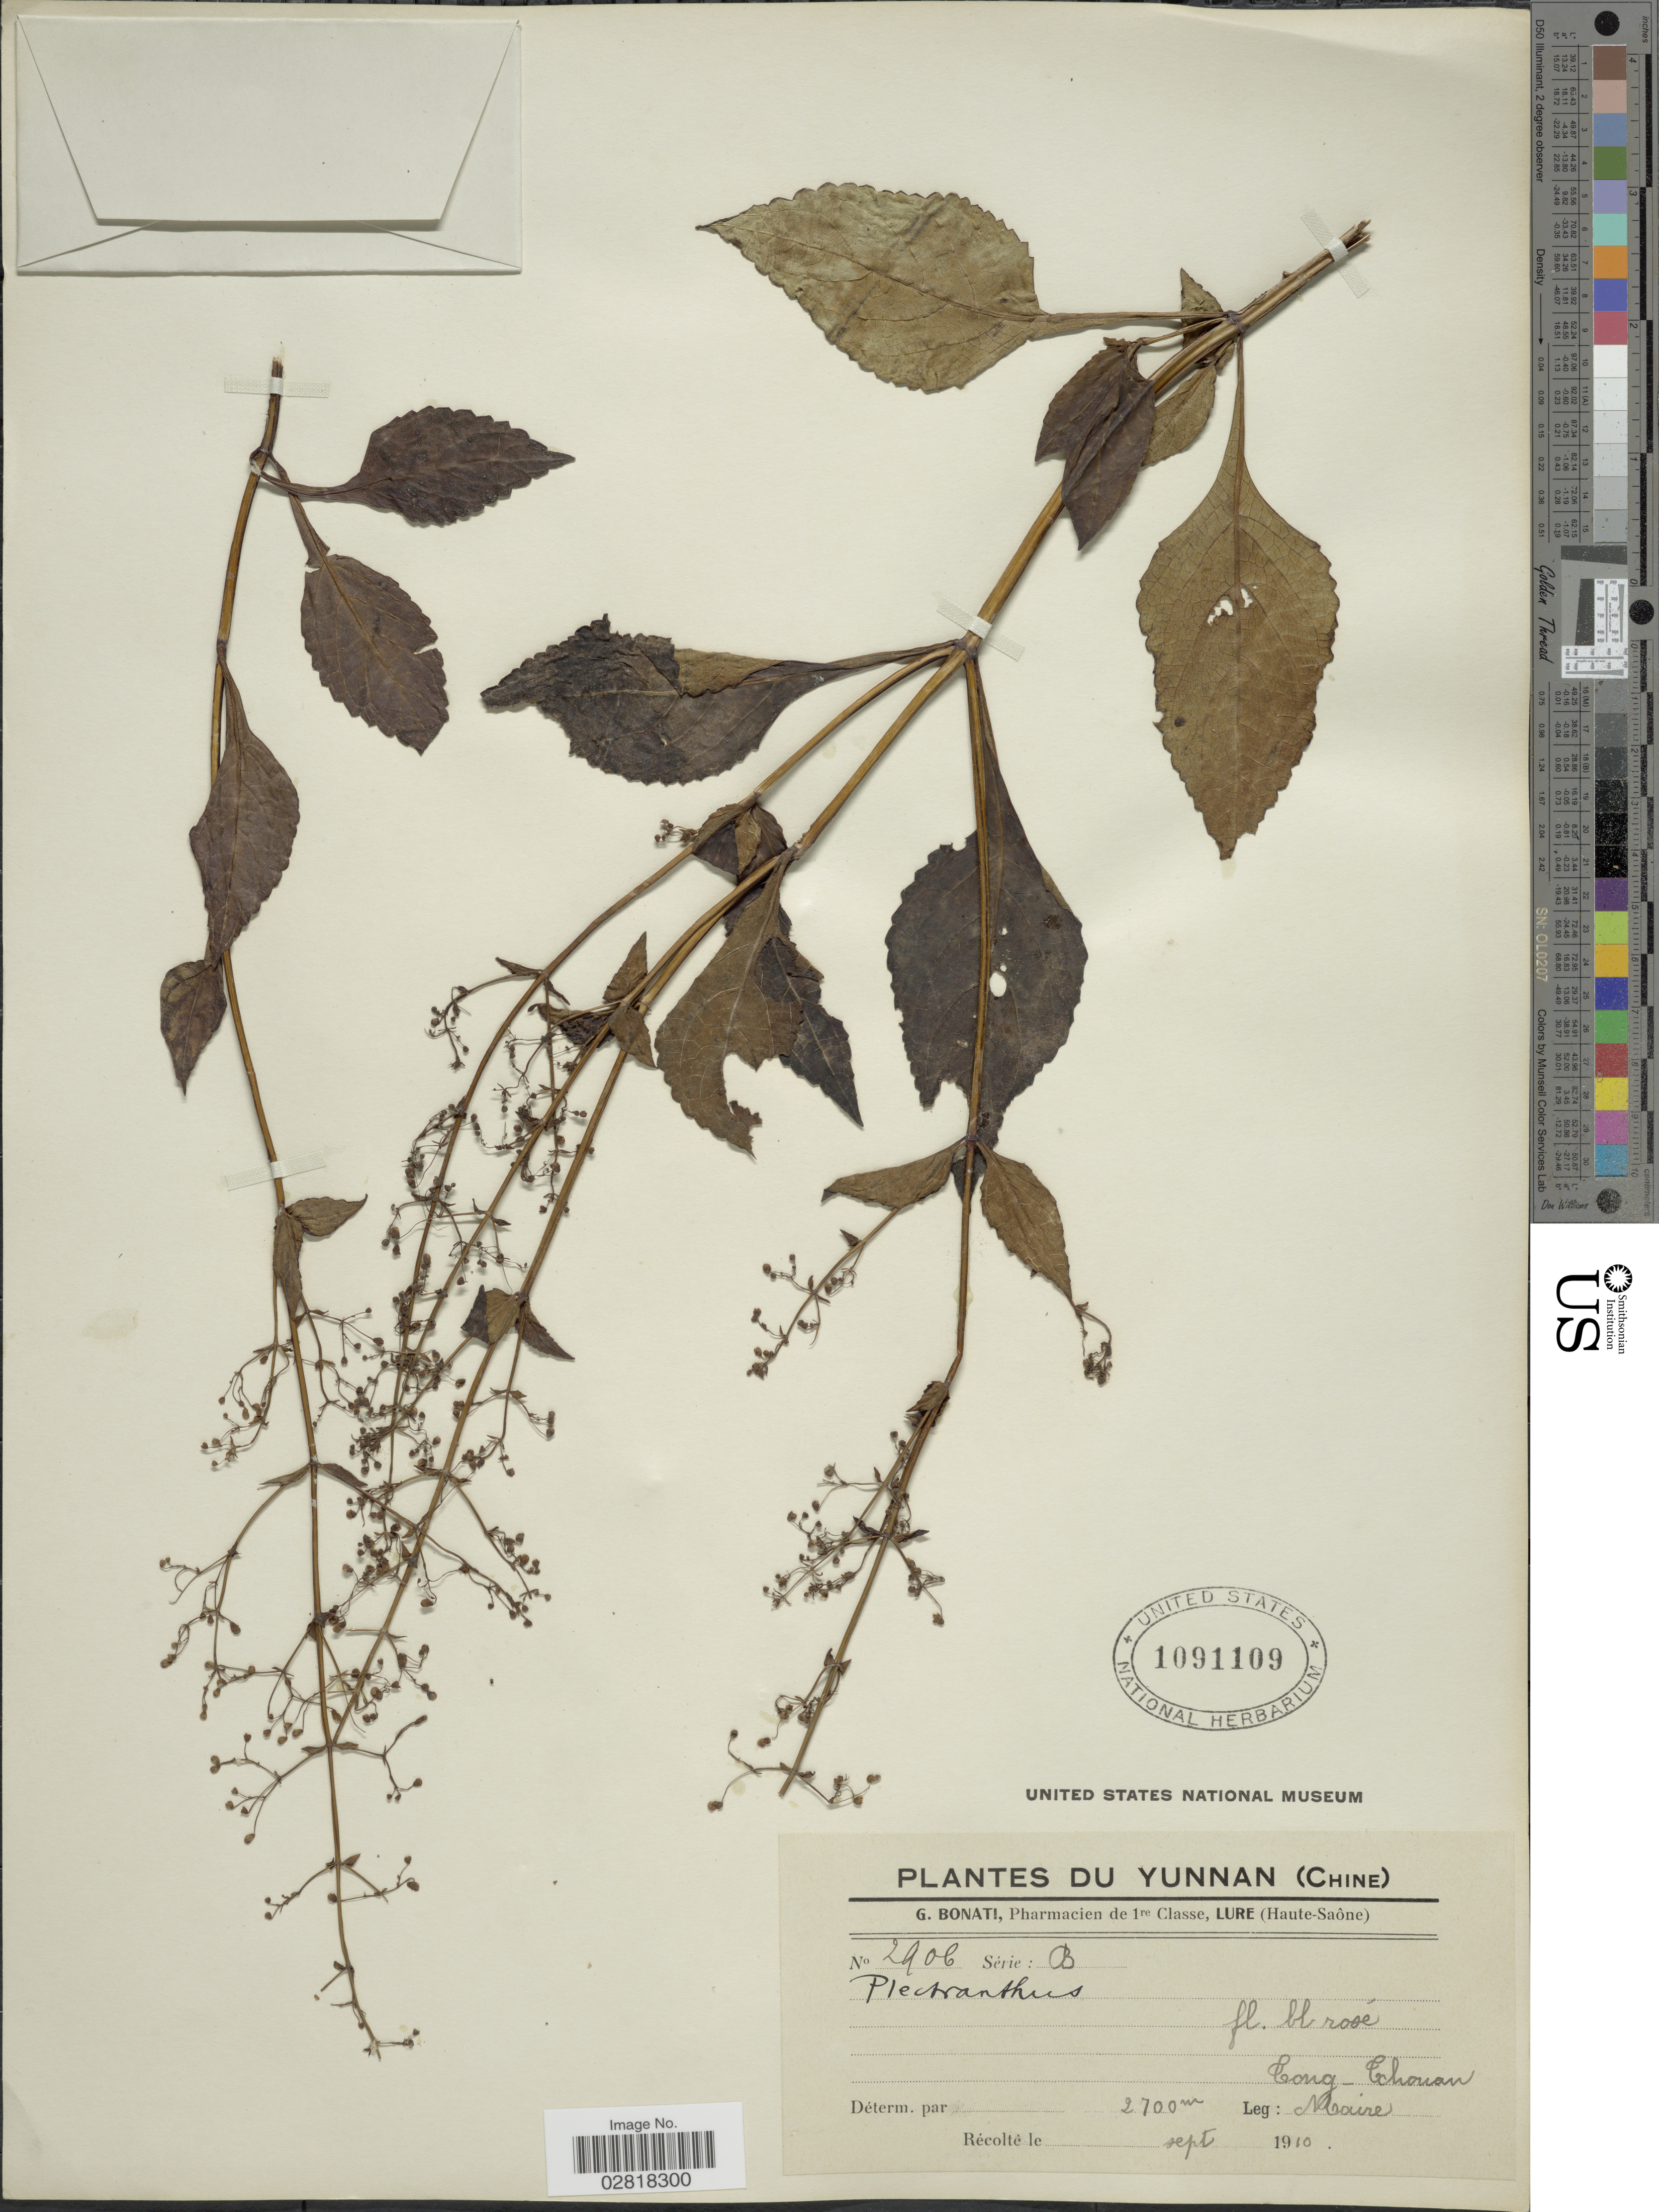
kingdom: Plantae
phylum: Tracheophyta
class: Magnoliopsida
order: Lamiales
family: Lamiaceae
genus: Plectranthus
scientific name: Plectranthus sp.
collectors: Maire, --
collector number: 2906B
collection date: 1910-09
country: China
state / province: Yunnan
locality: Tong-Tchouan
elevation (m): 2700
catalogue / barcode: US 1091109